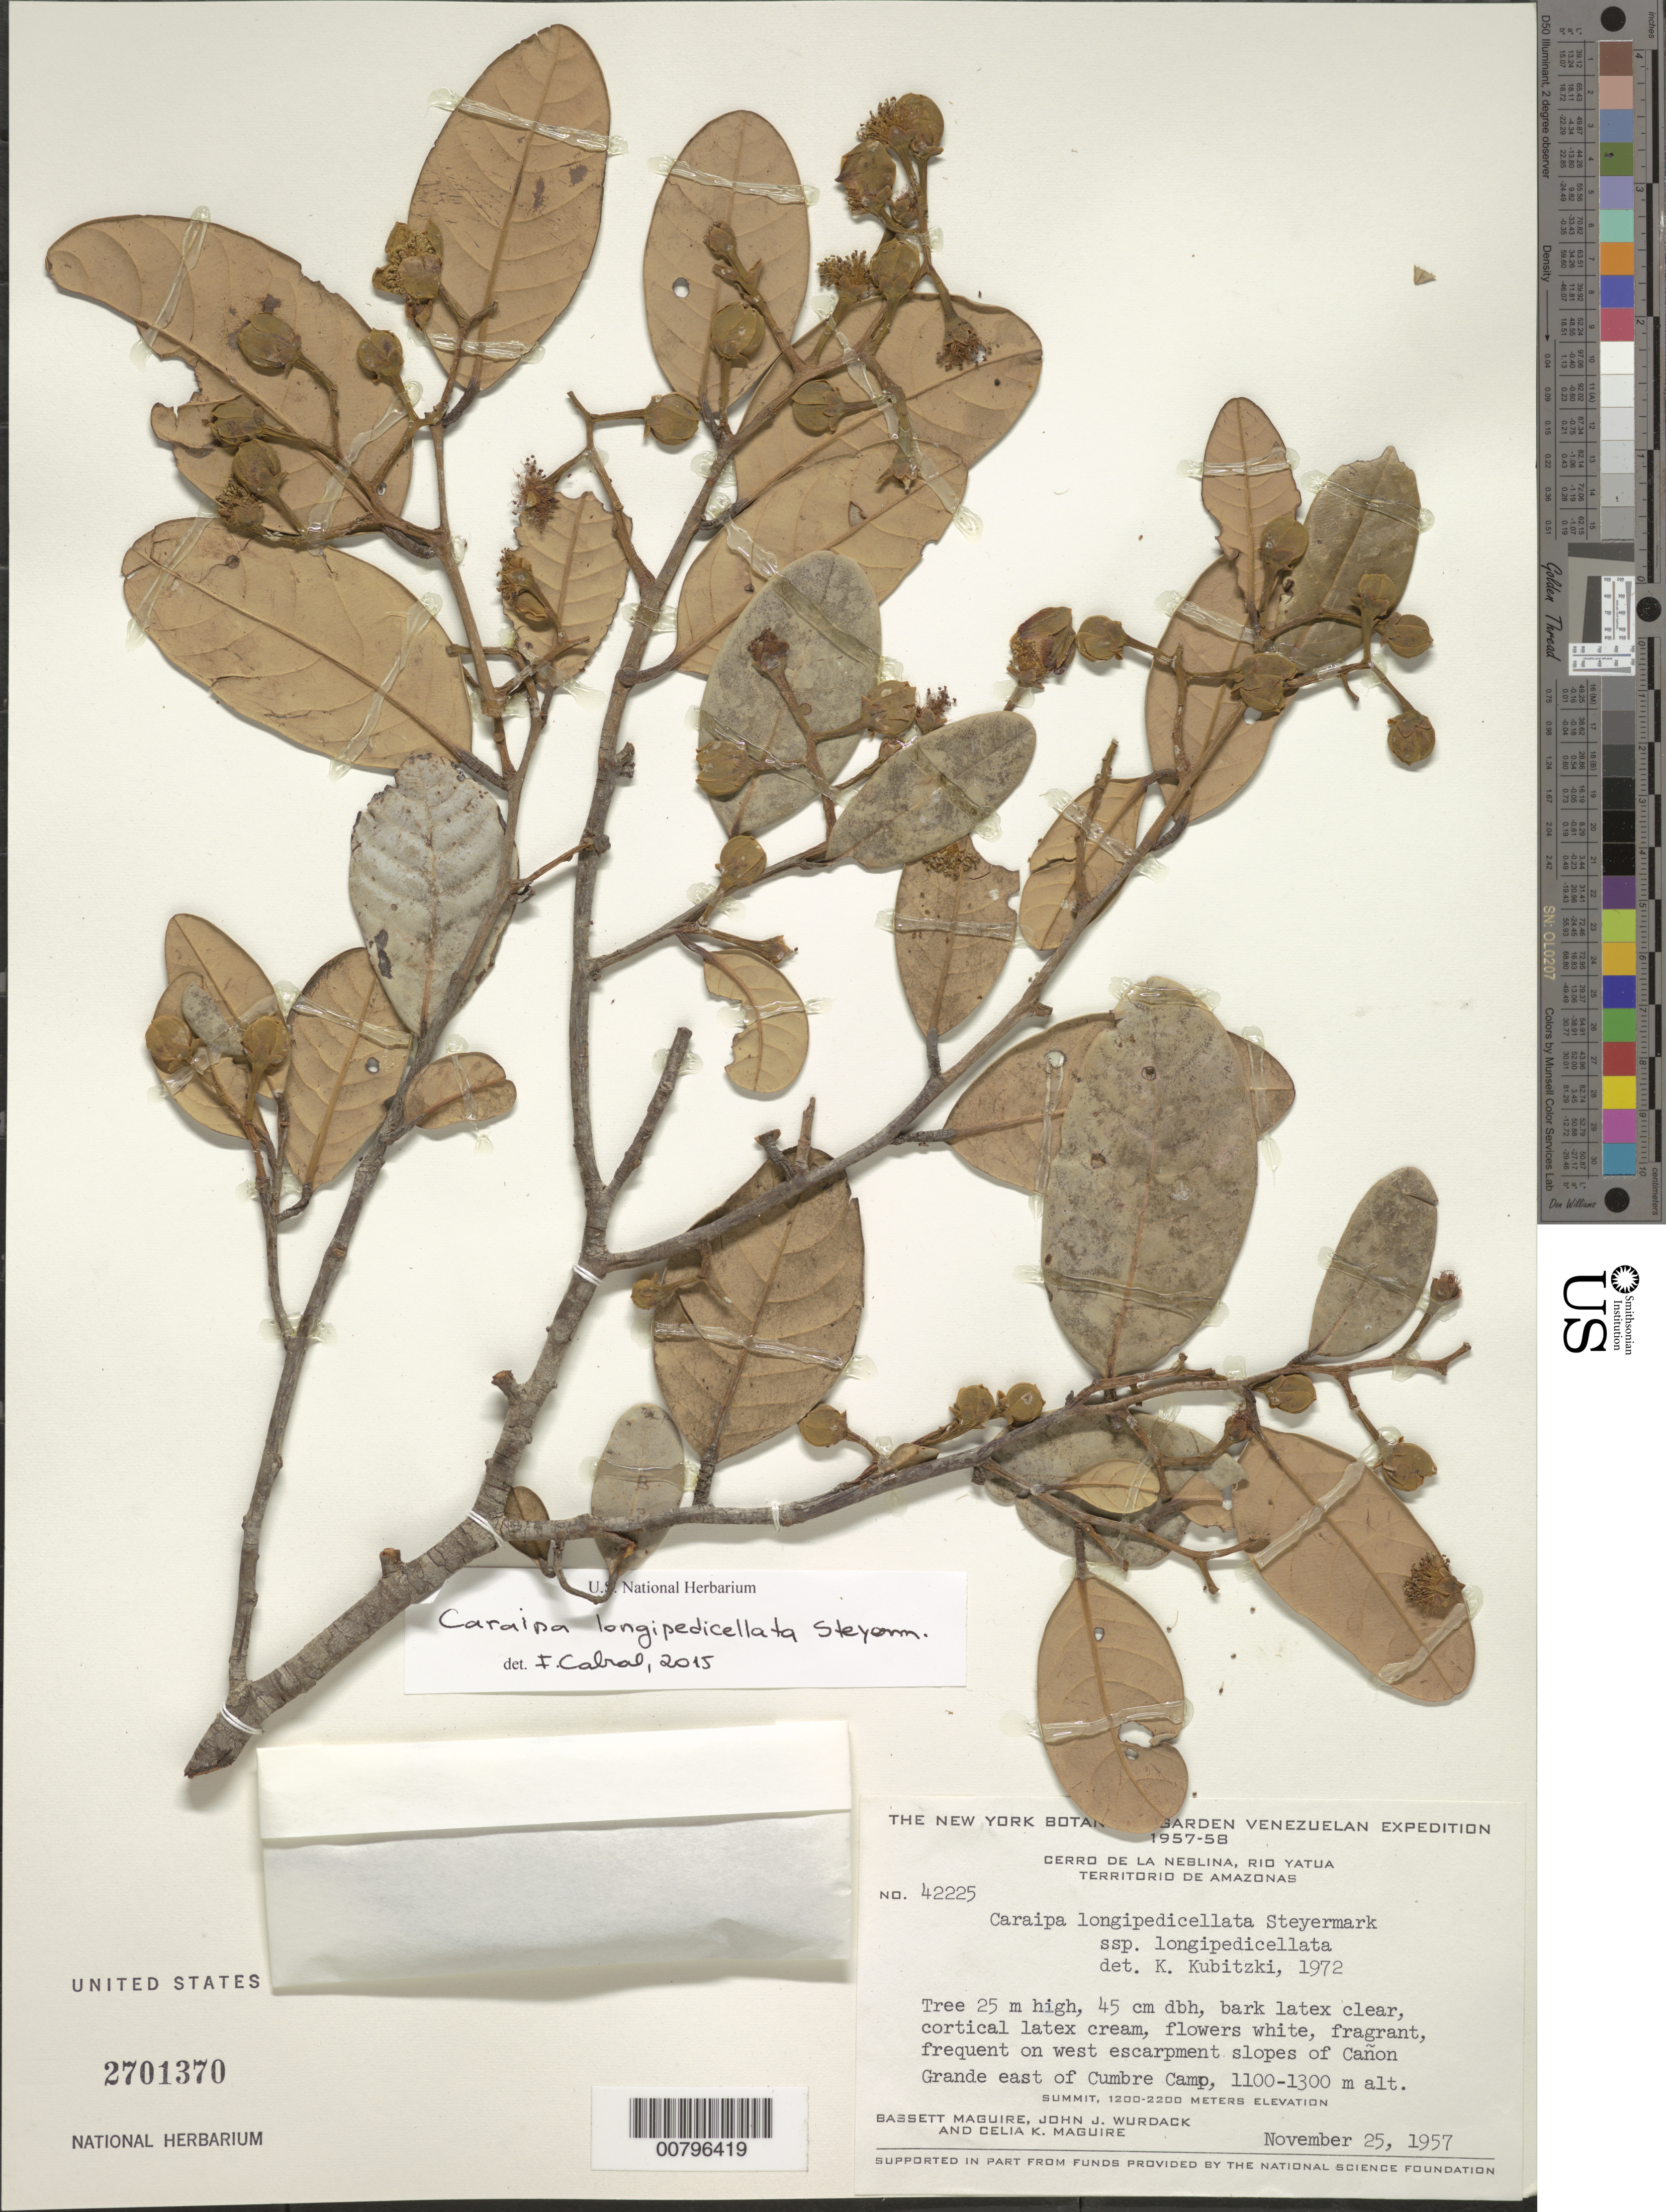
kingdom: Plantae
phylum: Tracheophyta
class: Magnoliopsida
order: Malpighiales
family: Calophyllaceae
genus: Caraipa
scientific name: Caraipa longipedicellata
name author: Steyerm.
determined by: Cabral, F. N.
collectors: B. Maguire, J. J. Wurdack & C. K. Maguire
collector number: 42225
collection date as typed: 25-Nov-57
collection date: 1957-11-25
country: Venezuela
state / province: Amazonas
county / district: Río Negro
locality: Cerro de la Neblina, Río Yatua, along Cañon Grande, E of Cumbre Camp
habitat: West escarpment slopes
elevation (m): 1100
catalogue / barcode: US 2701370